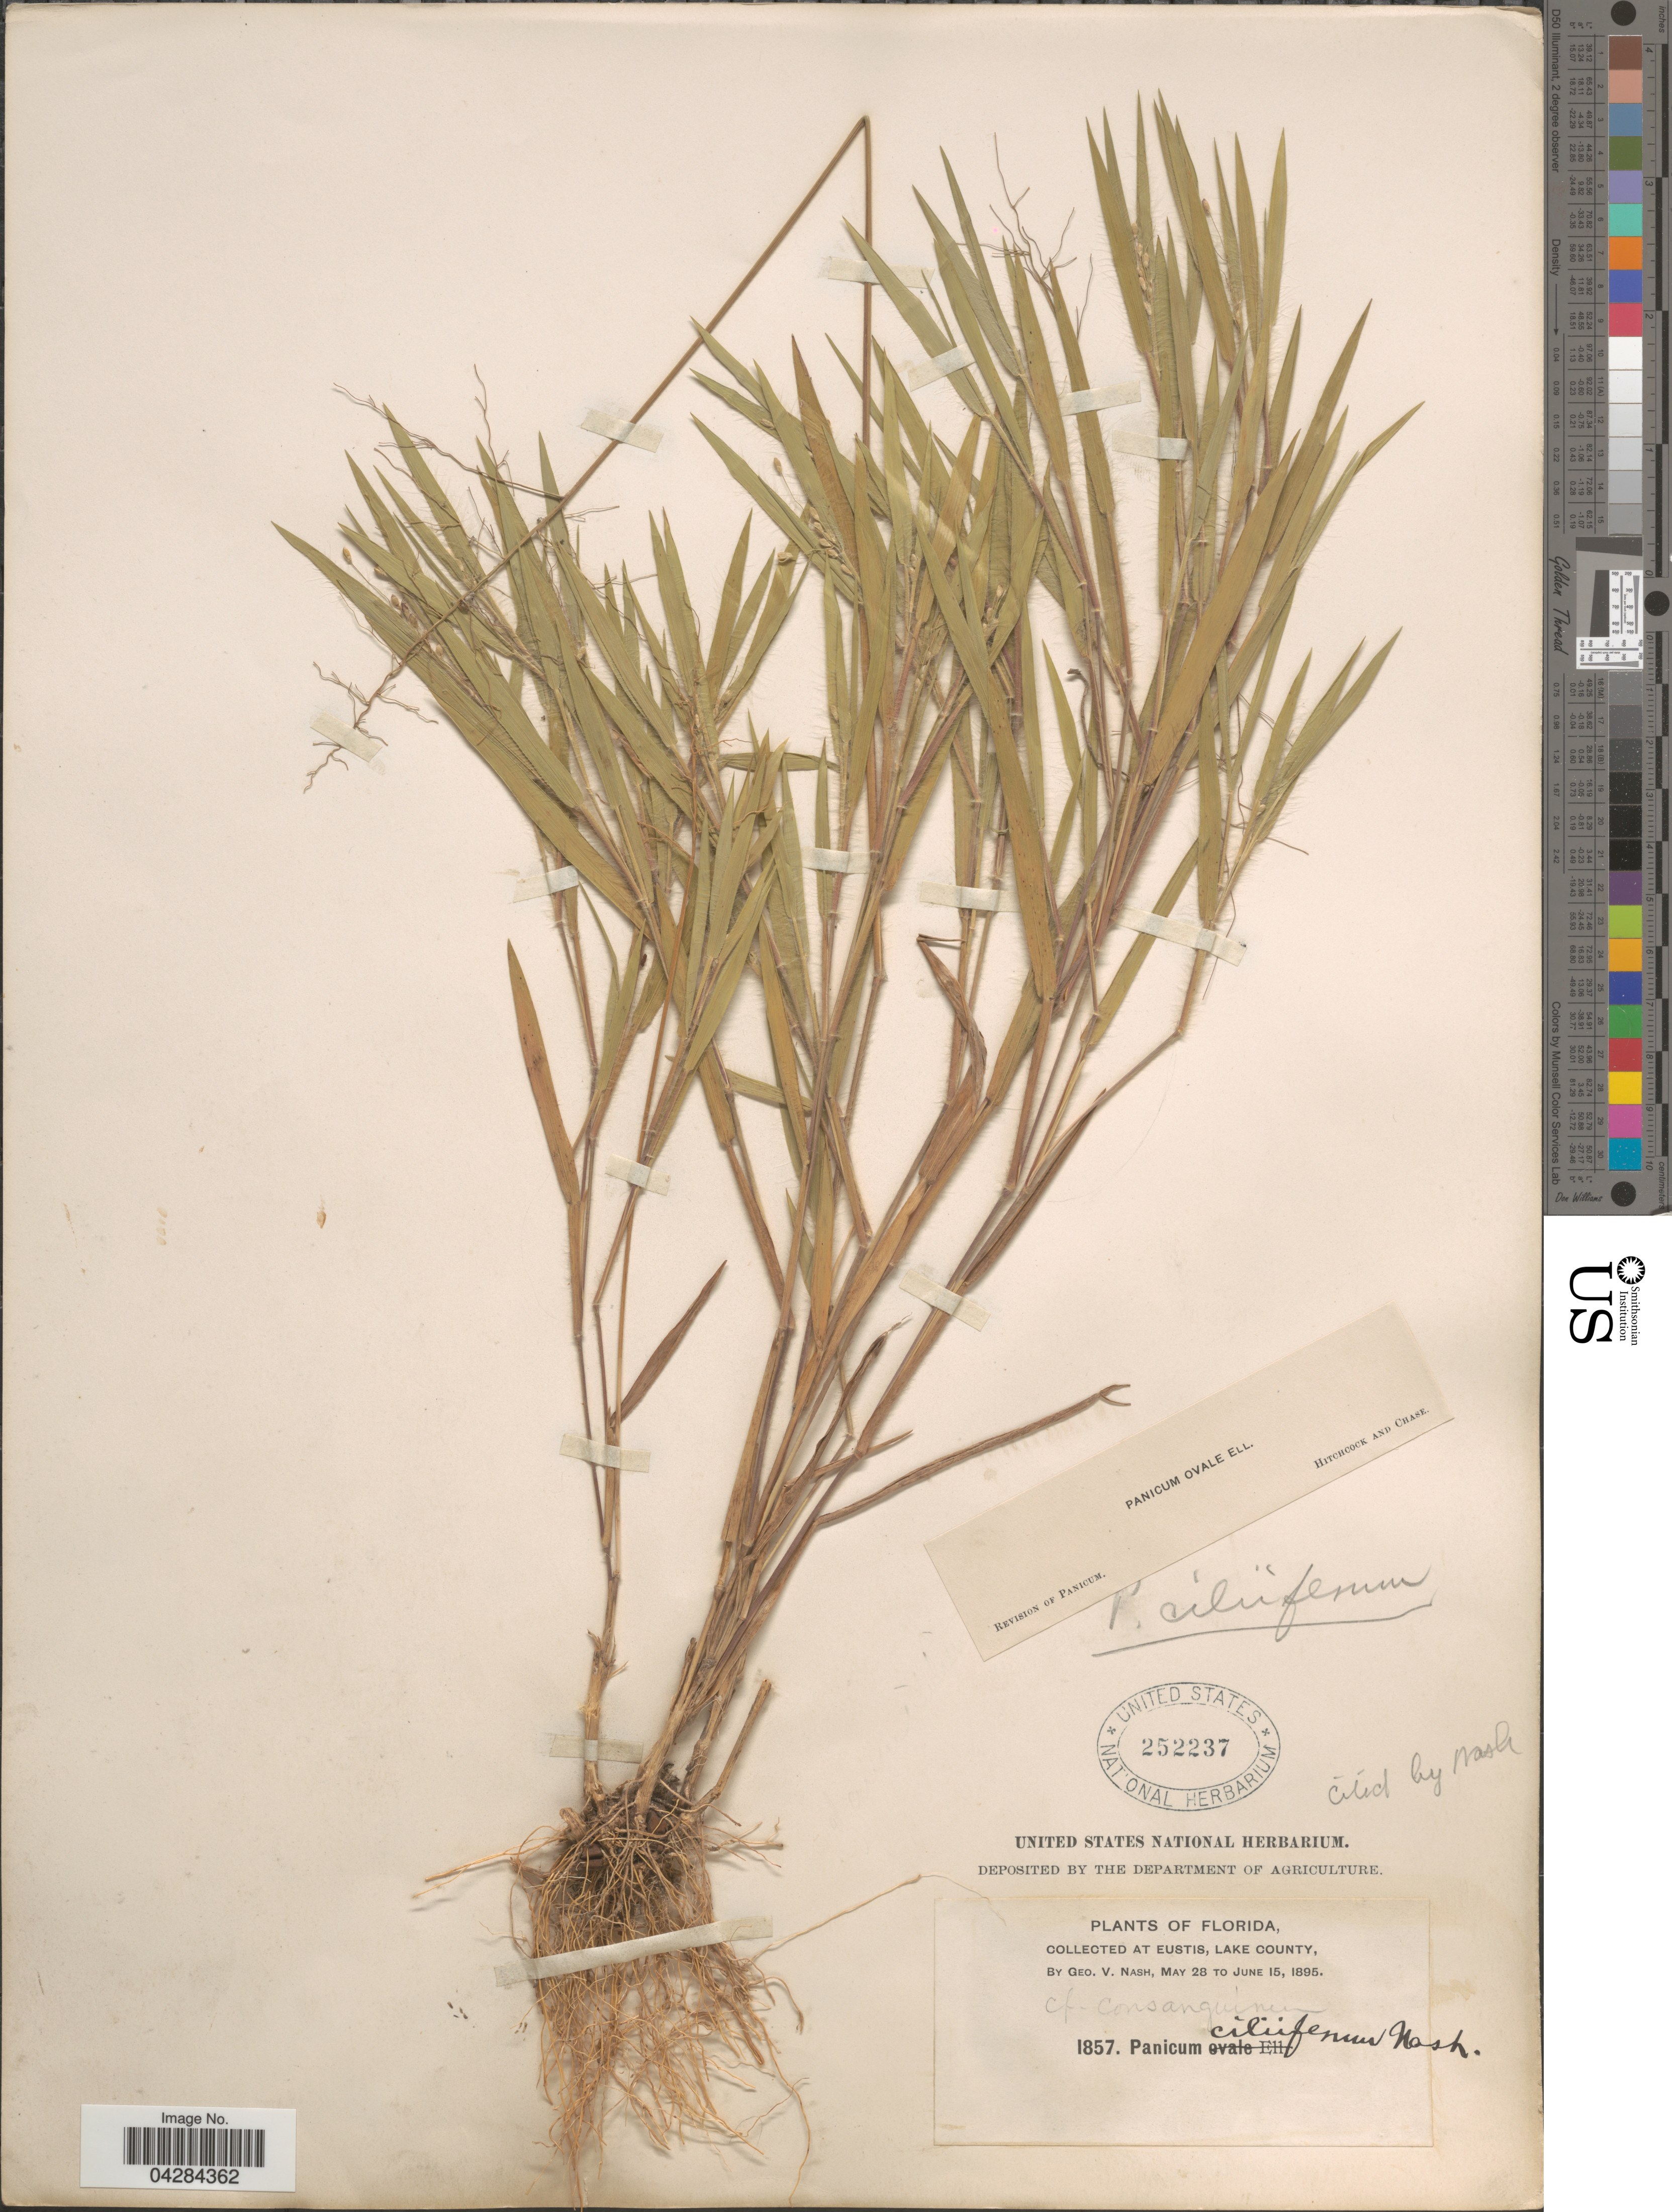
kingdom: Plantae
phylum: Tracheophyta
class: Liliopsida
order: Poales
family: Poaceae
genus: Dichanthelium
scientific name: Dichanthelium ovale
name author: (Elliott) Gould & C.A. Clark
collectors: G. V. Nash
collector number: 1857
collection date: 1895-05-28/1895-06-15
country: United States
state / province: Florida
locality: At Eustis, Lake County.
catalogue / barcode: US 252237